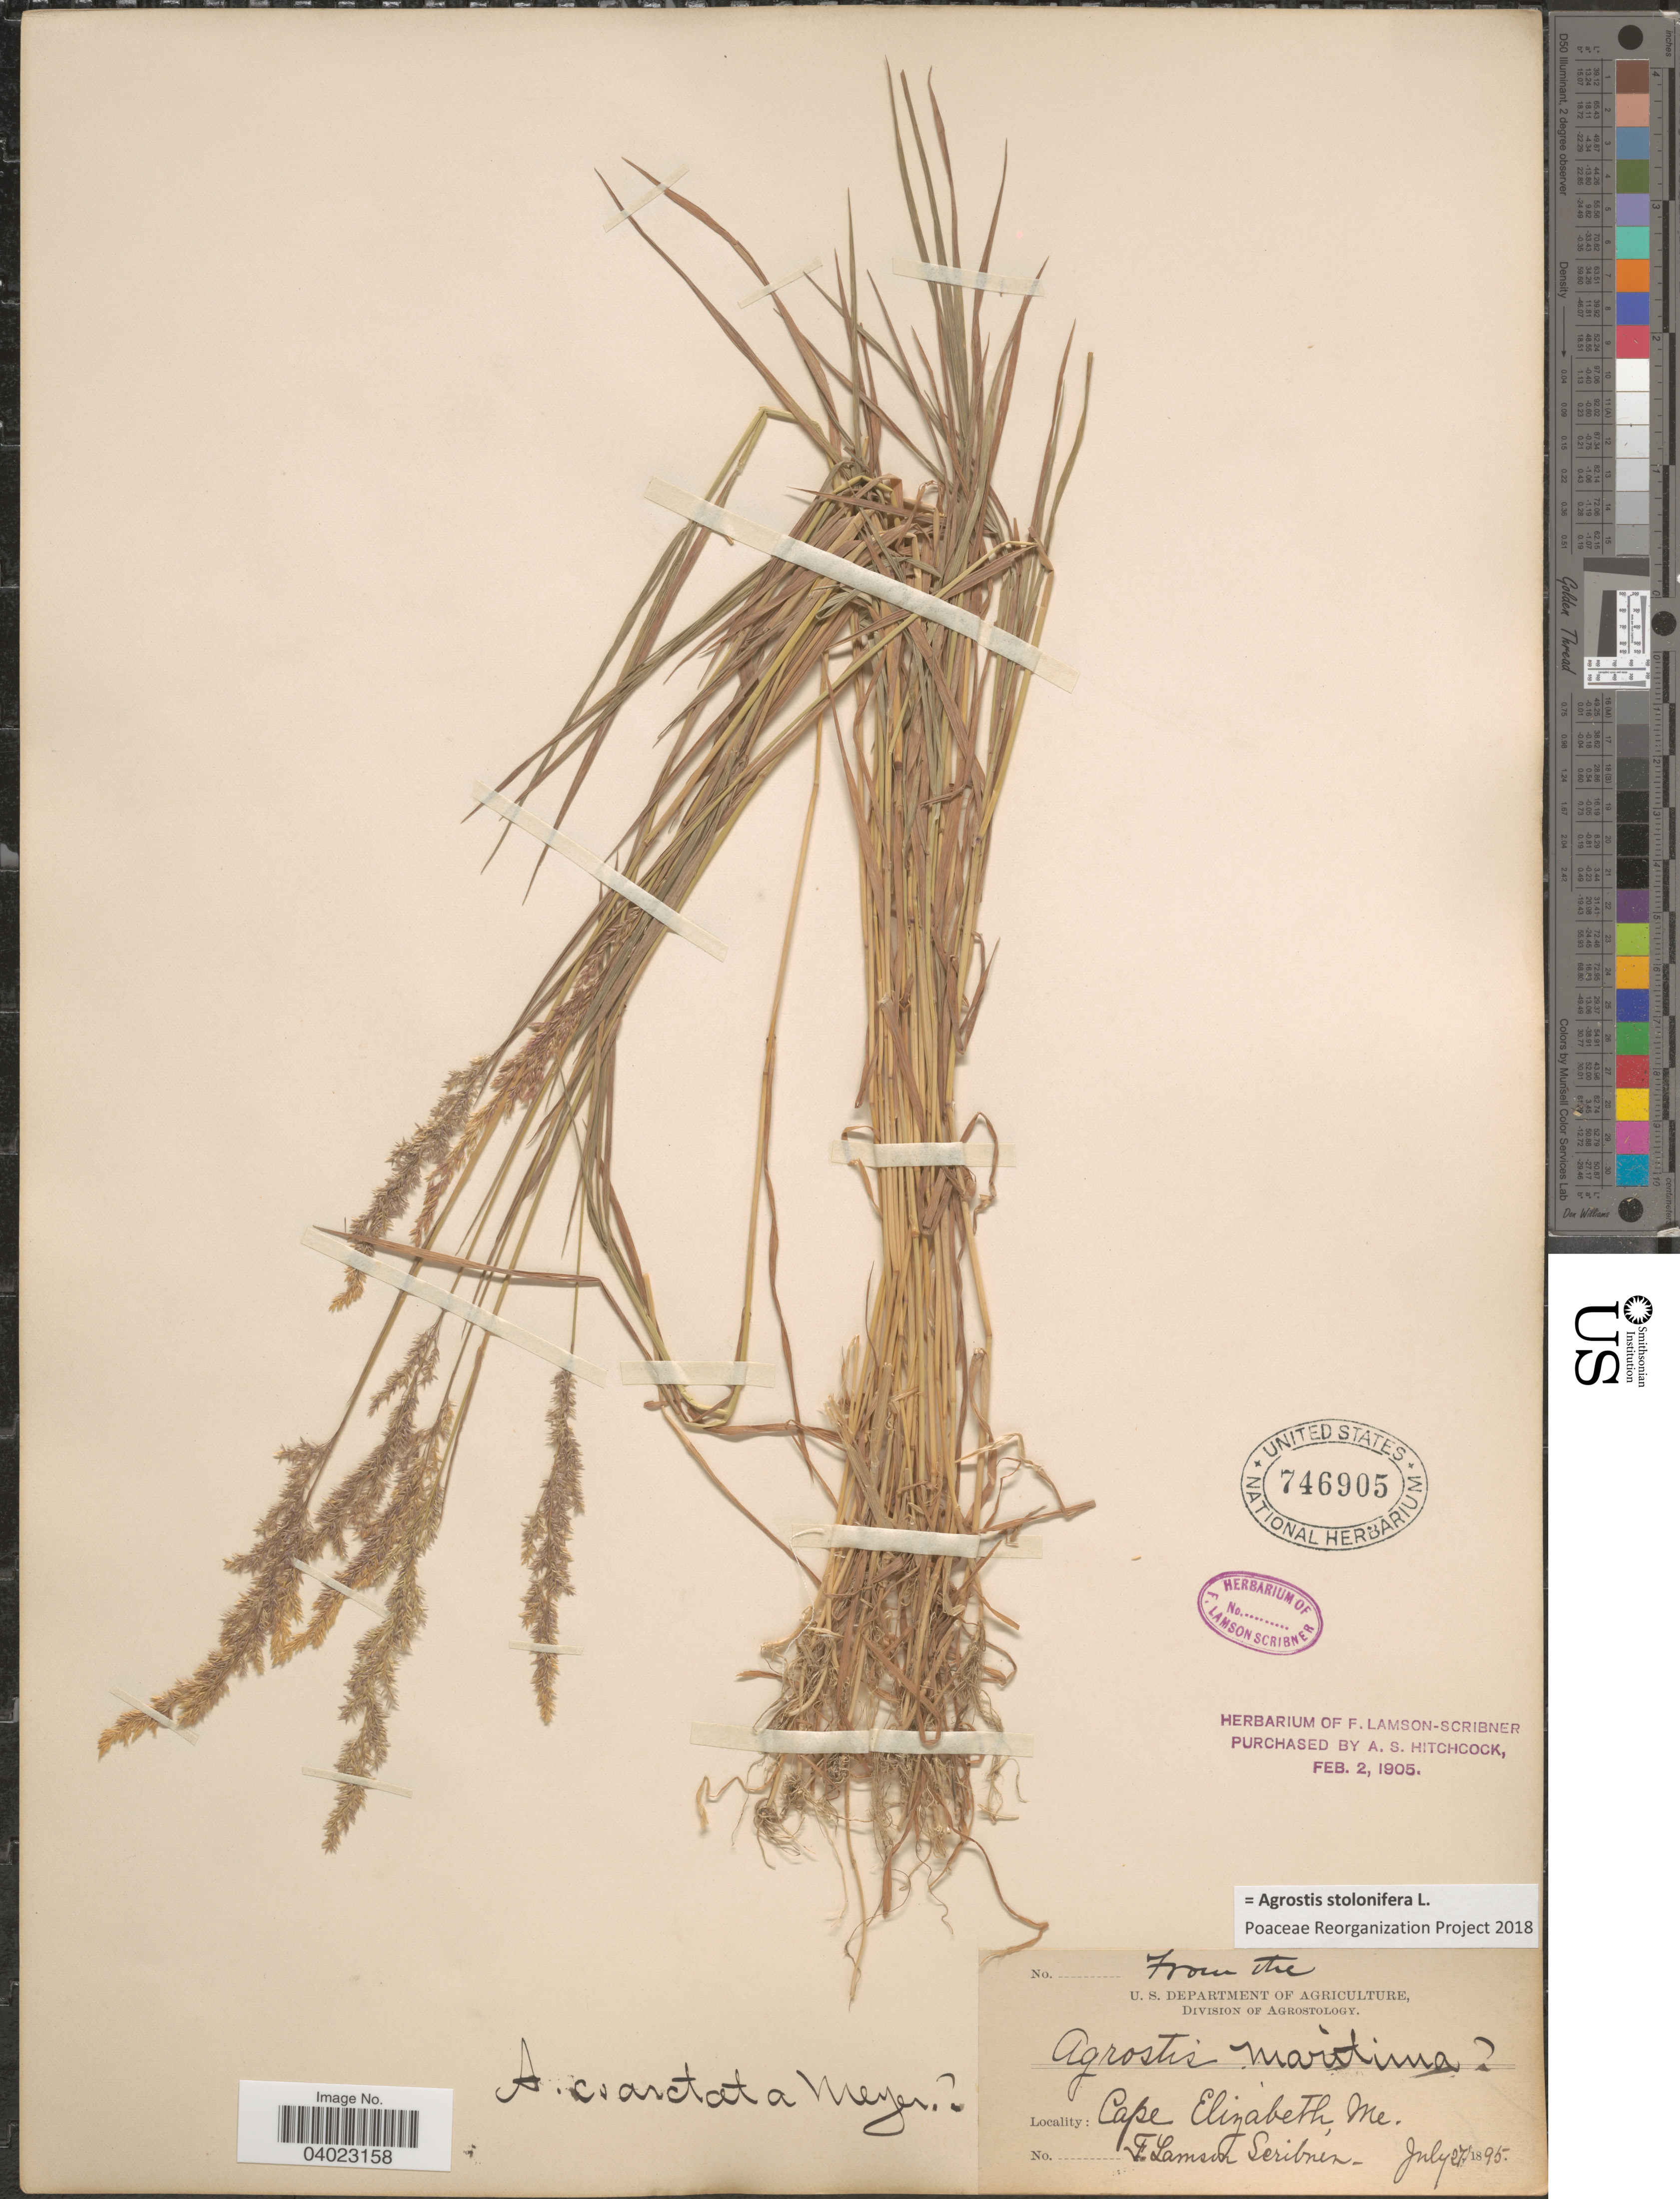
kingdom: Plantae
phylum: Tracheophyta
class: Liliopsida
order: Poales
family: Poaceae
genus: Agrostis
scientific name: Agrostis stolonifera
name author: L.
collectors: F. Lamson-Scribner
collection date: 1895-07-27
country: United States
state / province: Maine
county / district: Cumberland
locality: Cape Elizabeth.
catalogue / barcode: US 746905